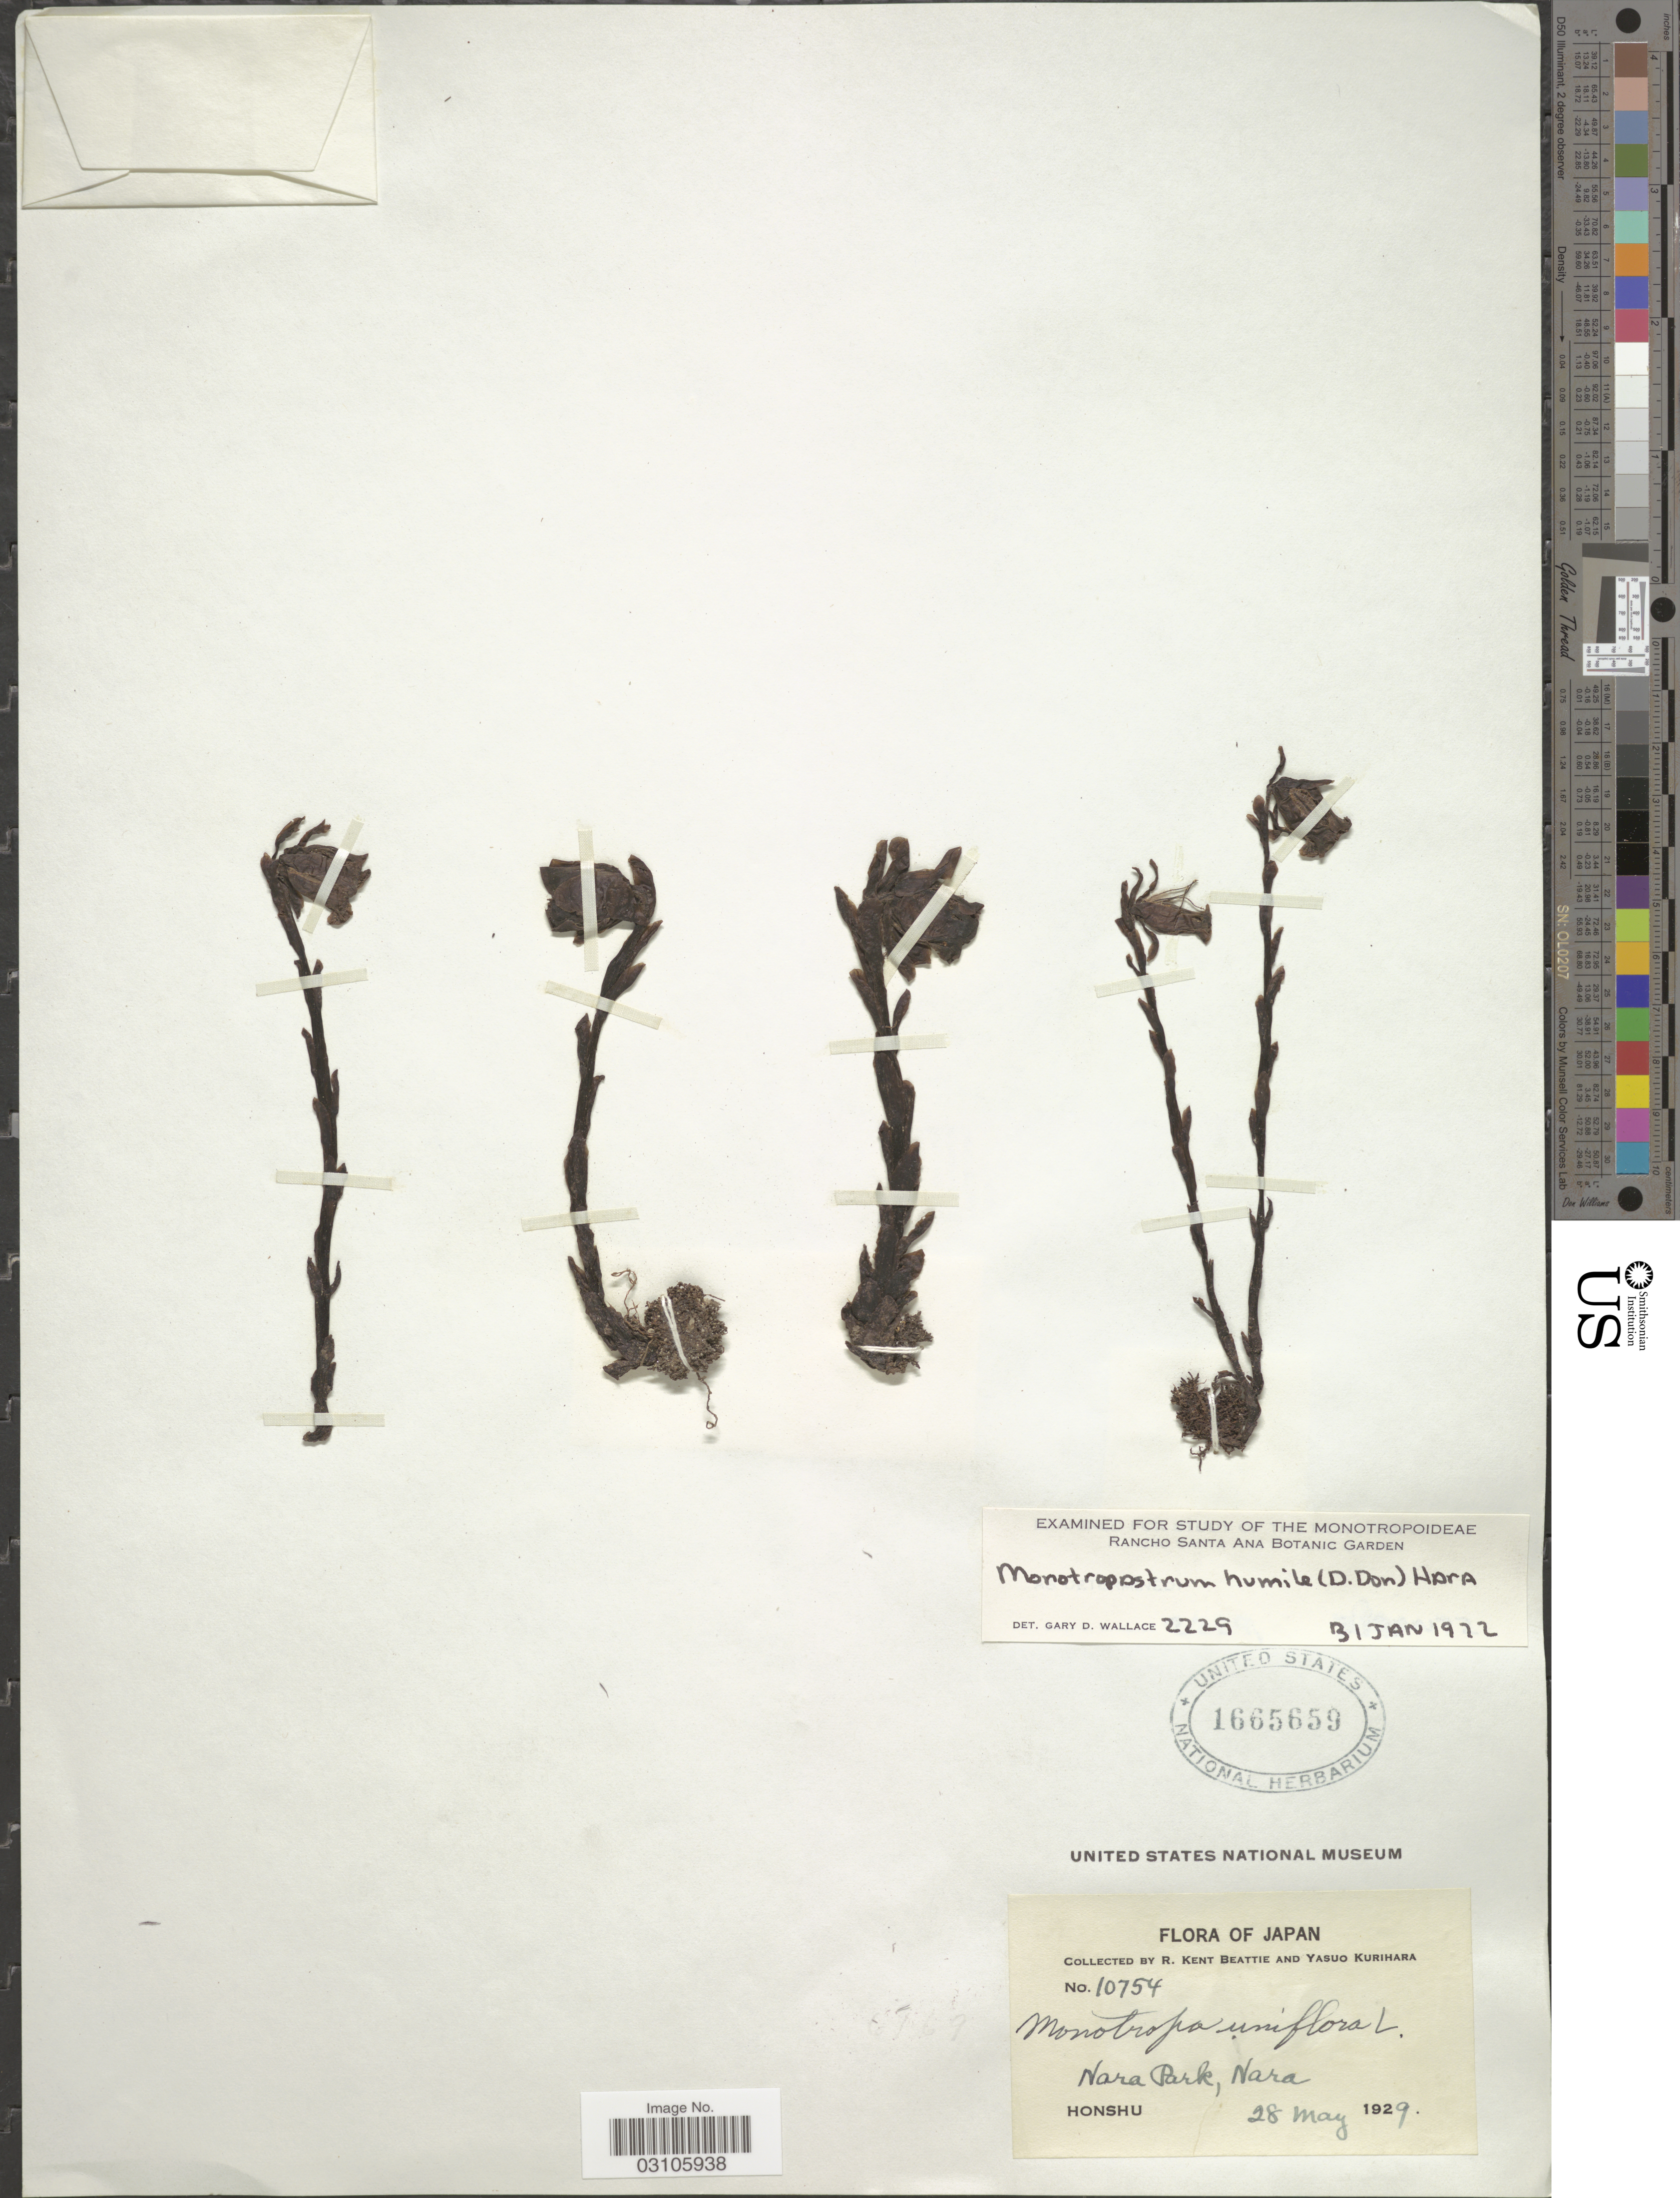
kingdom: Plantae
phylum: Tracheophyta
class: Magnoliopsida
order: Ericales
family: Ericaceae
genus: Monotropastrum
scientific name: Monotropastrum humile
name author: (D. Don) H. Hara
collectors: R. K. Beattie & Y. Kurihara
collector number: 10754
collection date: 1929-05-28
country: Japan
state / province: Nara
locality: Nara Park. Honshu.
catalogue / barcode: US 1665659